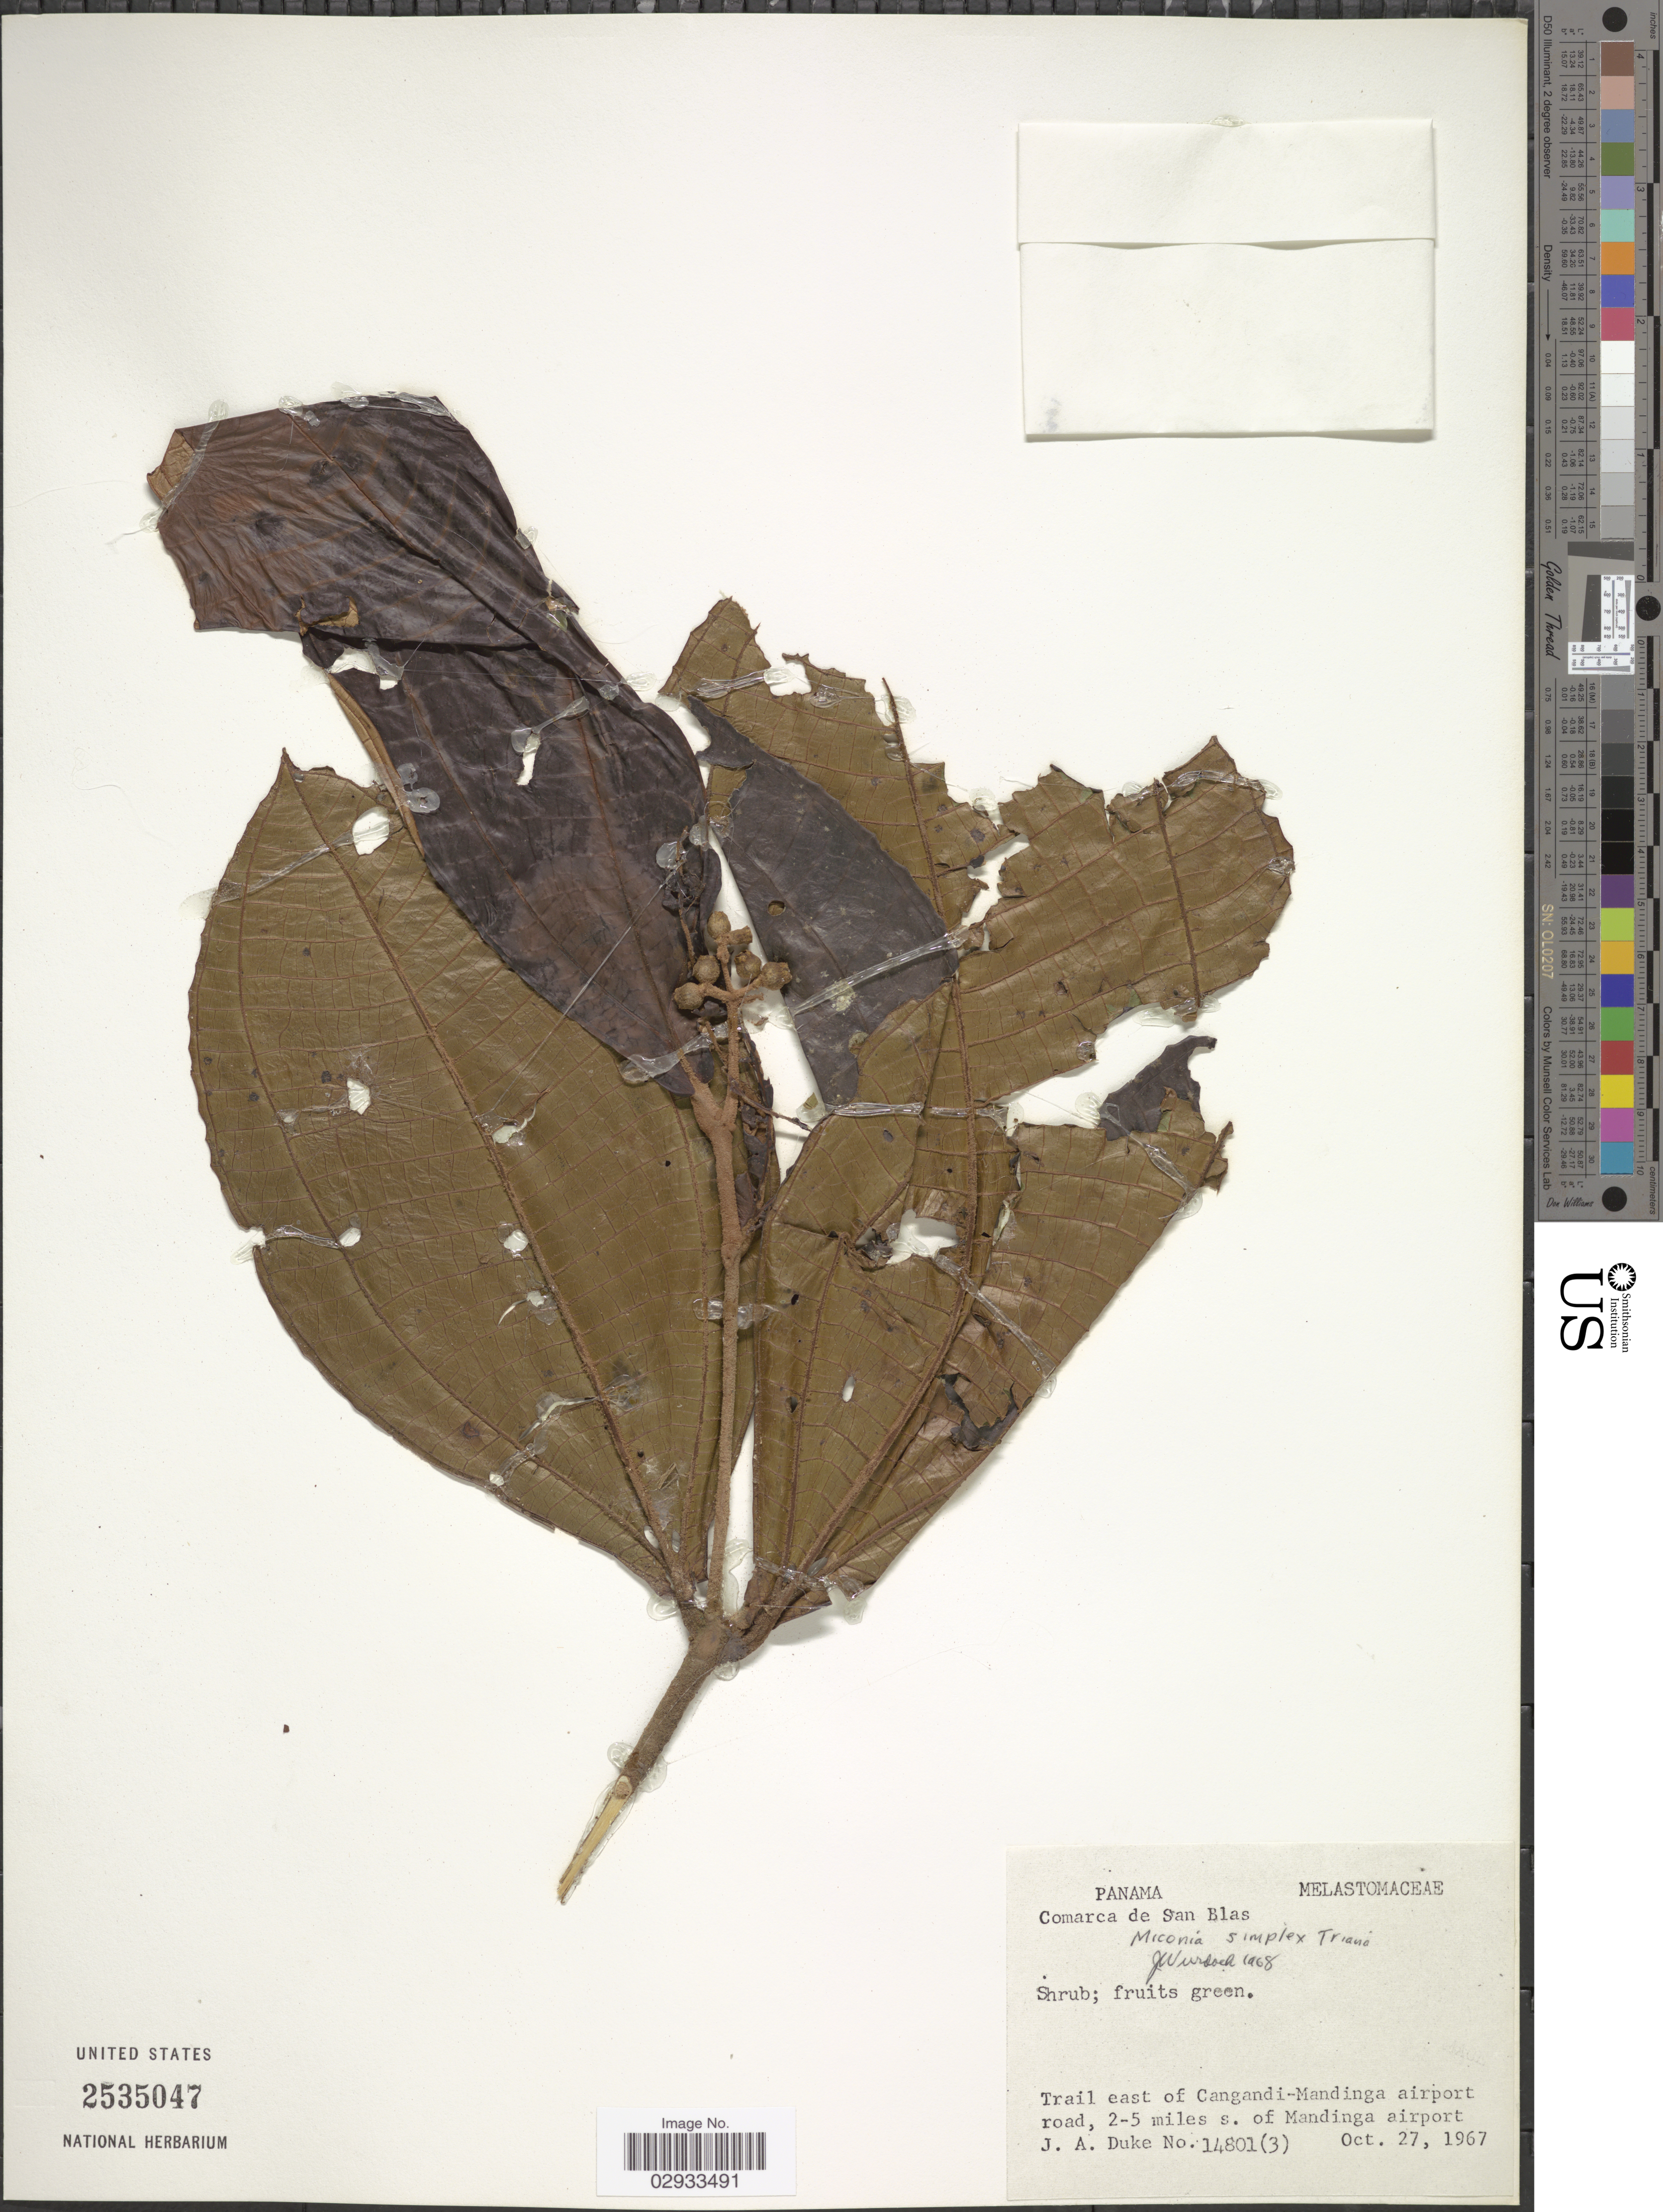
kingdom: Plantae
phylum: Tracheophyta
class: Magnoliopsida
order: Myrtales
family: Melastomataceae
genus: Miconia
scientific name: Miconia simplex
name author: Triana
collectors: J. A. Duke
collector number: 14801(3)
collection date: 1967-10-27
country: Panama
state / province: Kuna Yala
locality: Comarca de San Blas. Trail east of Cangandi-Mandinga airport road, 2-5 miles s. of Mandinga airport.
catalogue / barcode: US 2535047